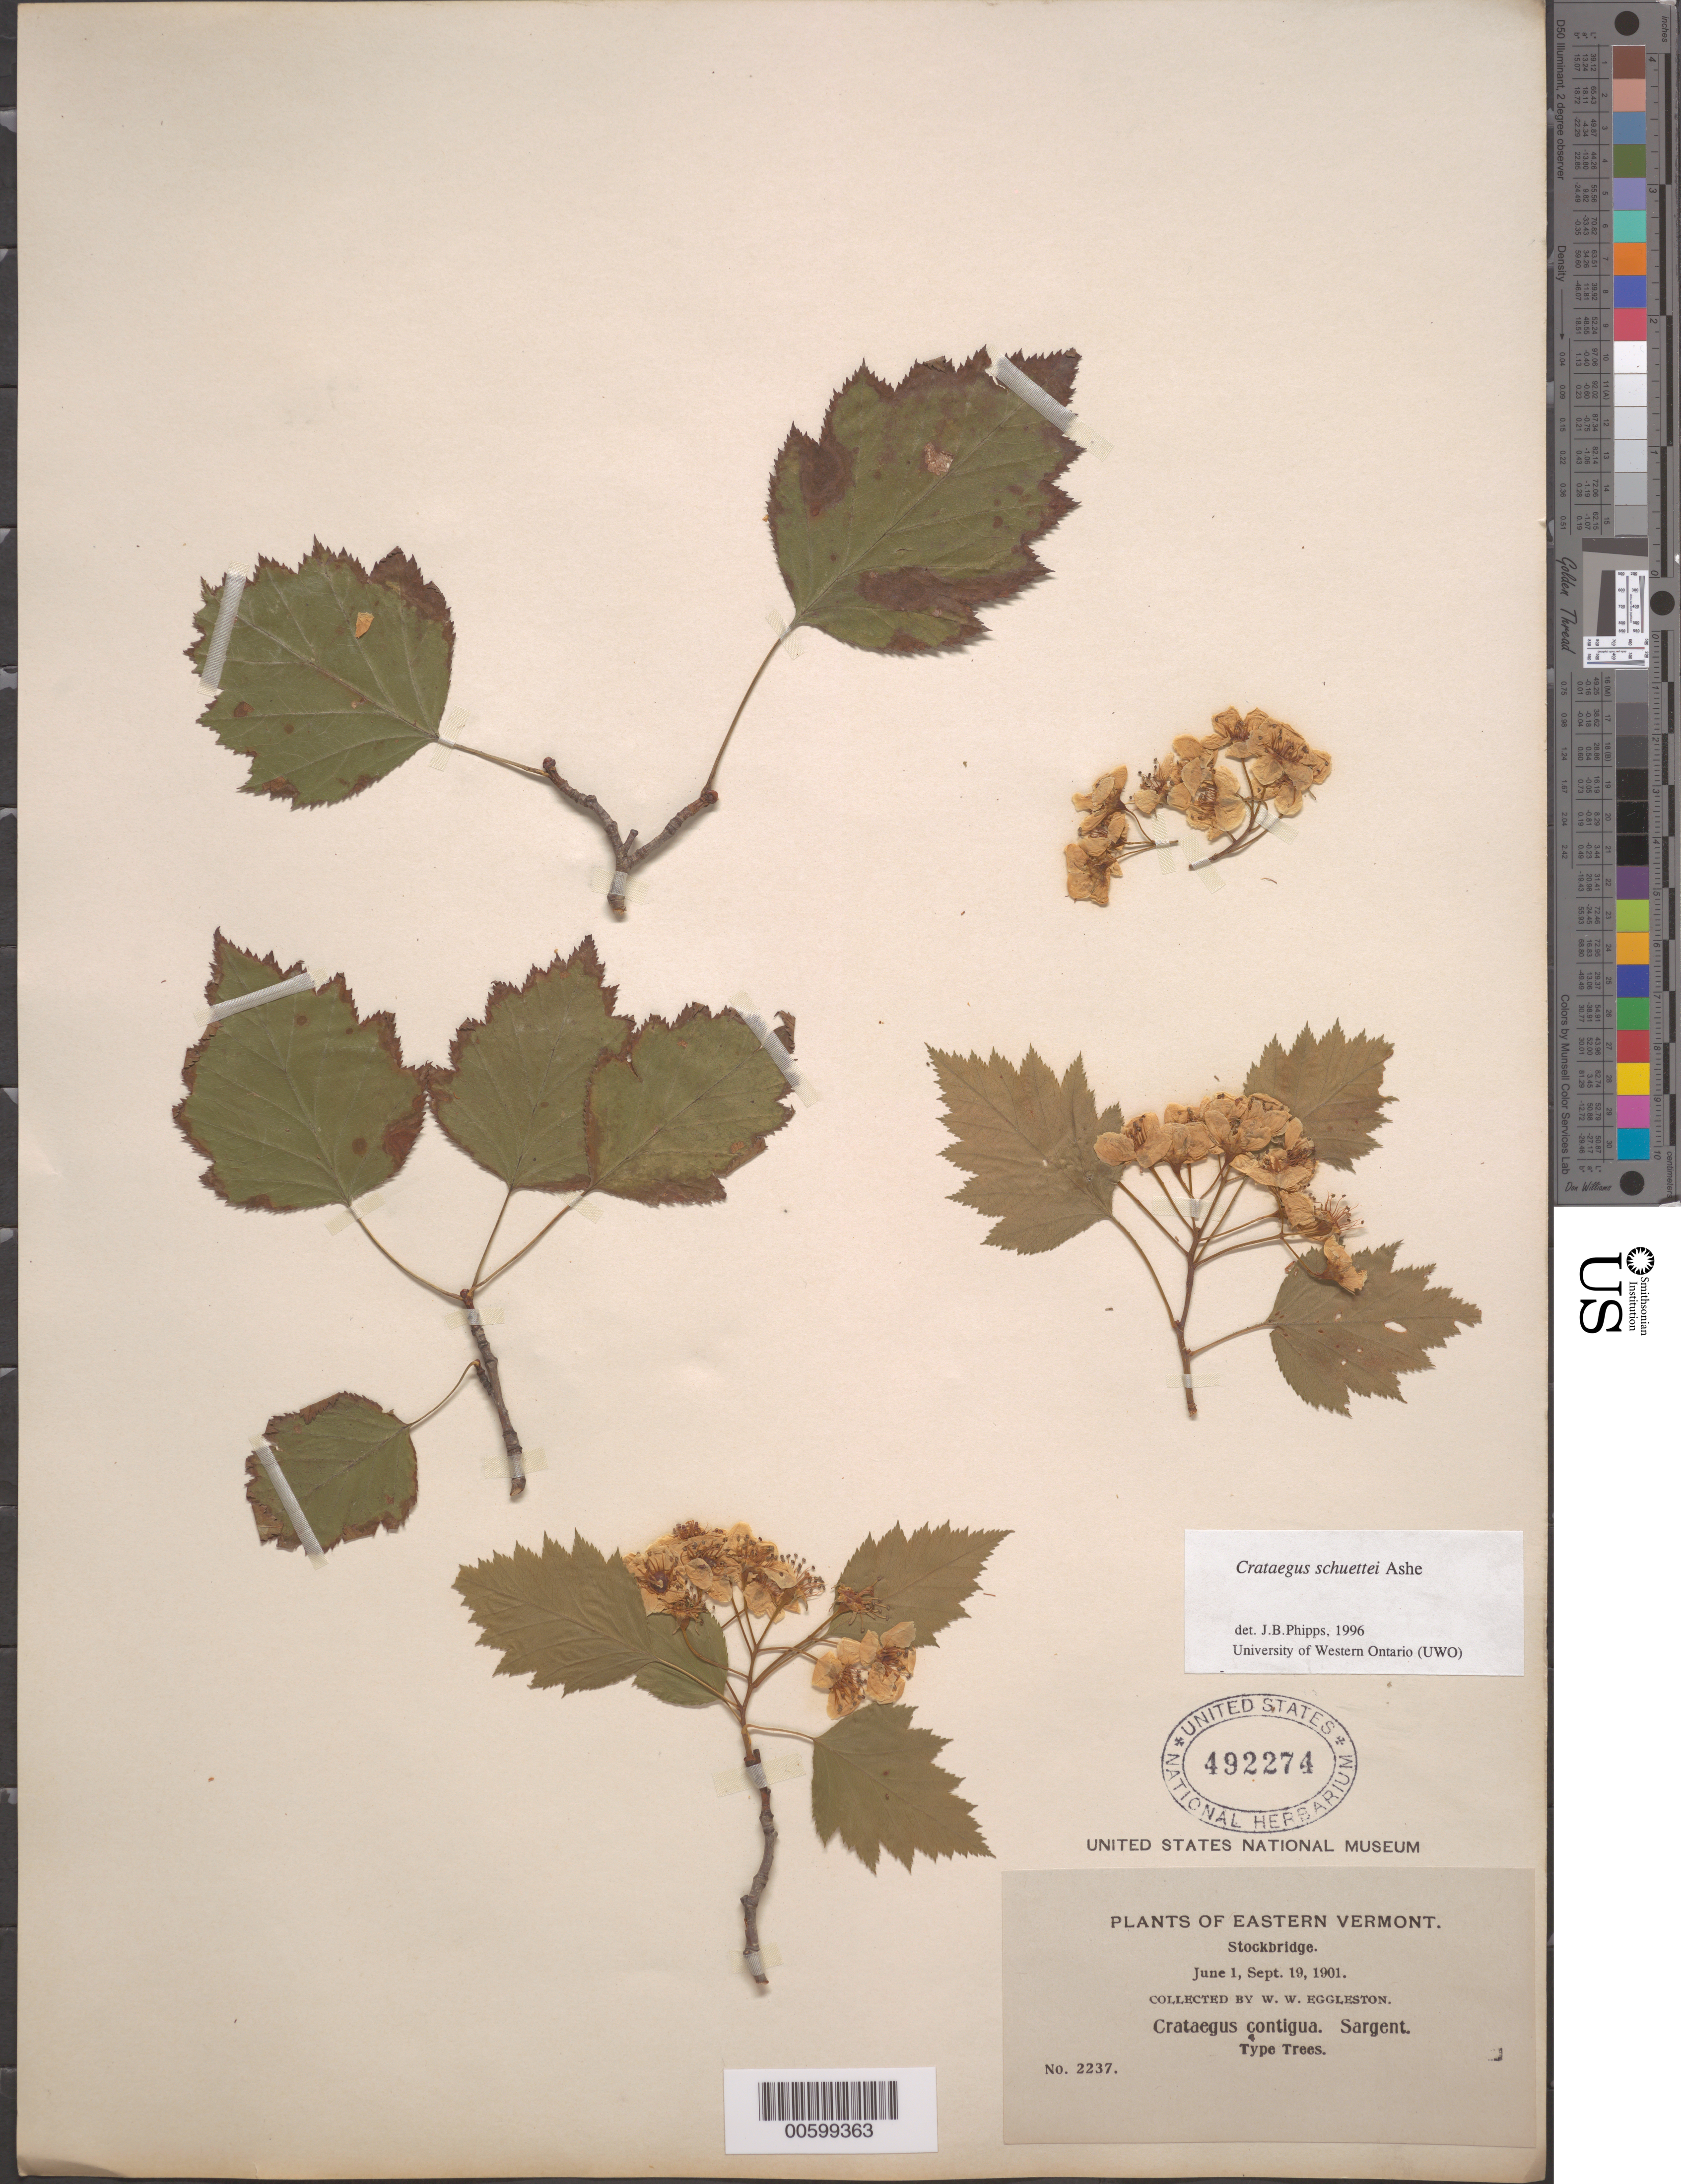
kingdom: Plantae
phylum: Tracheophyta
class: Magnoliopsida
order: Rosales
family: Rosaceae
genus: Crataegus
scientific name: Crataegus schuettei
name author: Ashe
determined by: Phipps, James B., (UWO), University of Western Ontario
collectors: W. W. Eggleston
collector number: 2237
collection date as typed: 01 Jun 1901 and 19 Sep 1901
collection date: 1901-06-01,1901-09-19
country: United States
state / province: Vermont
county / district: Windsor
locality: Stockbridge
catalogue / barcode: US 492274